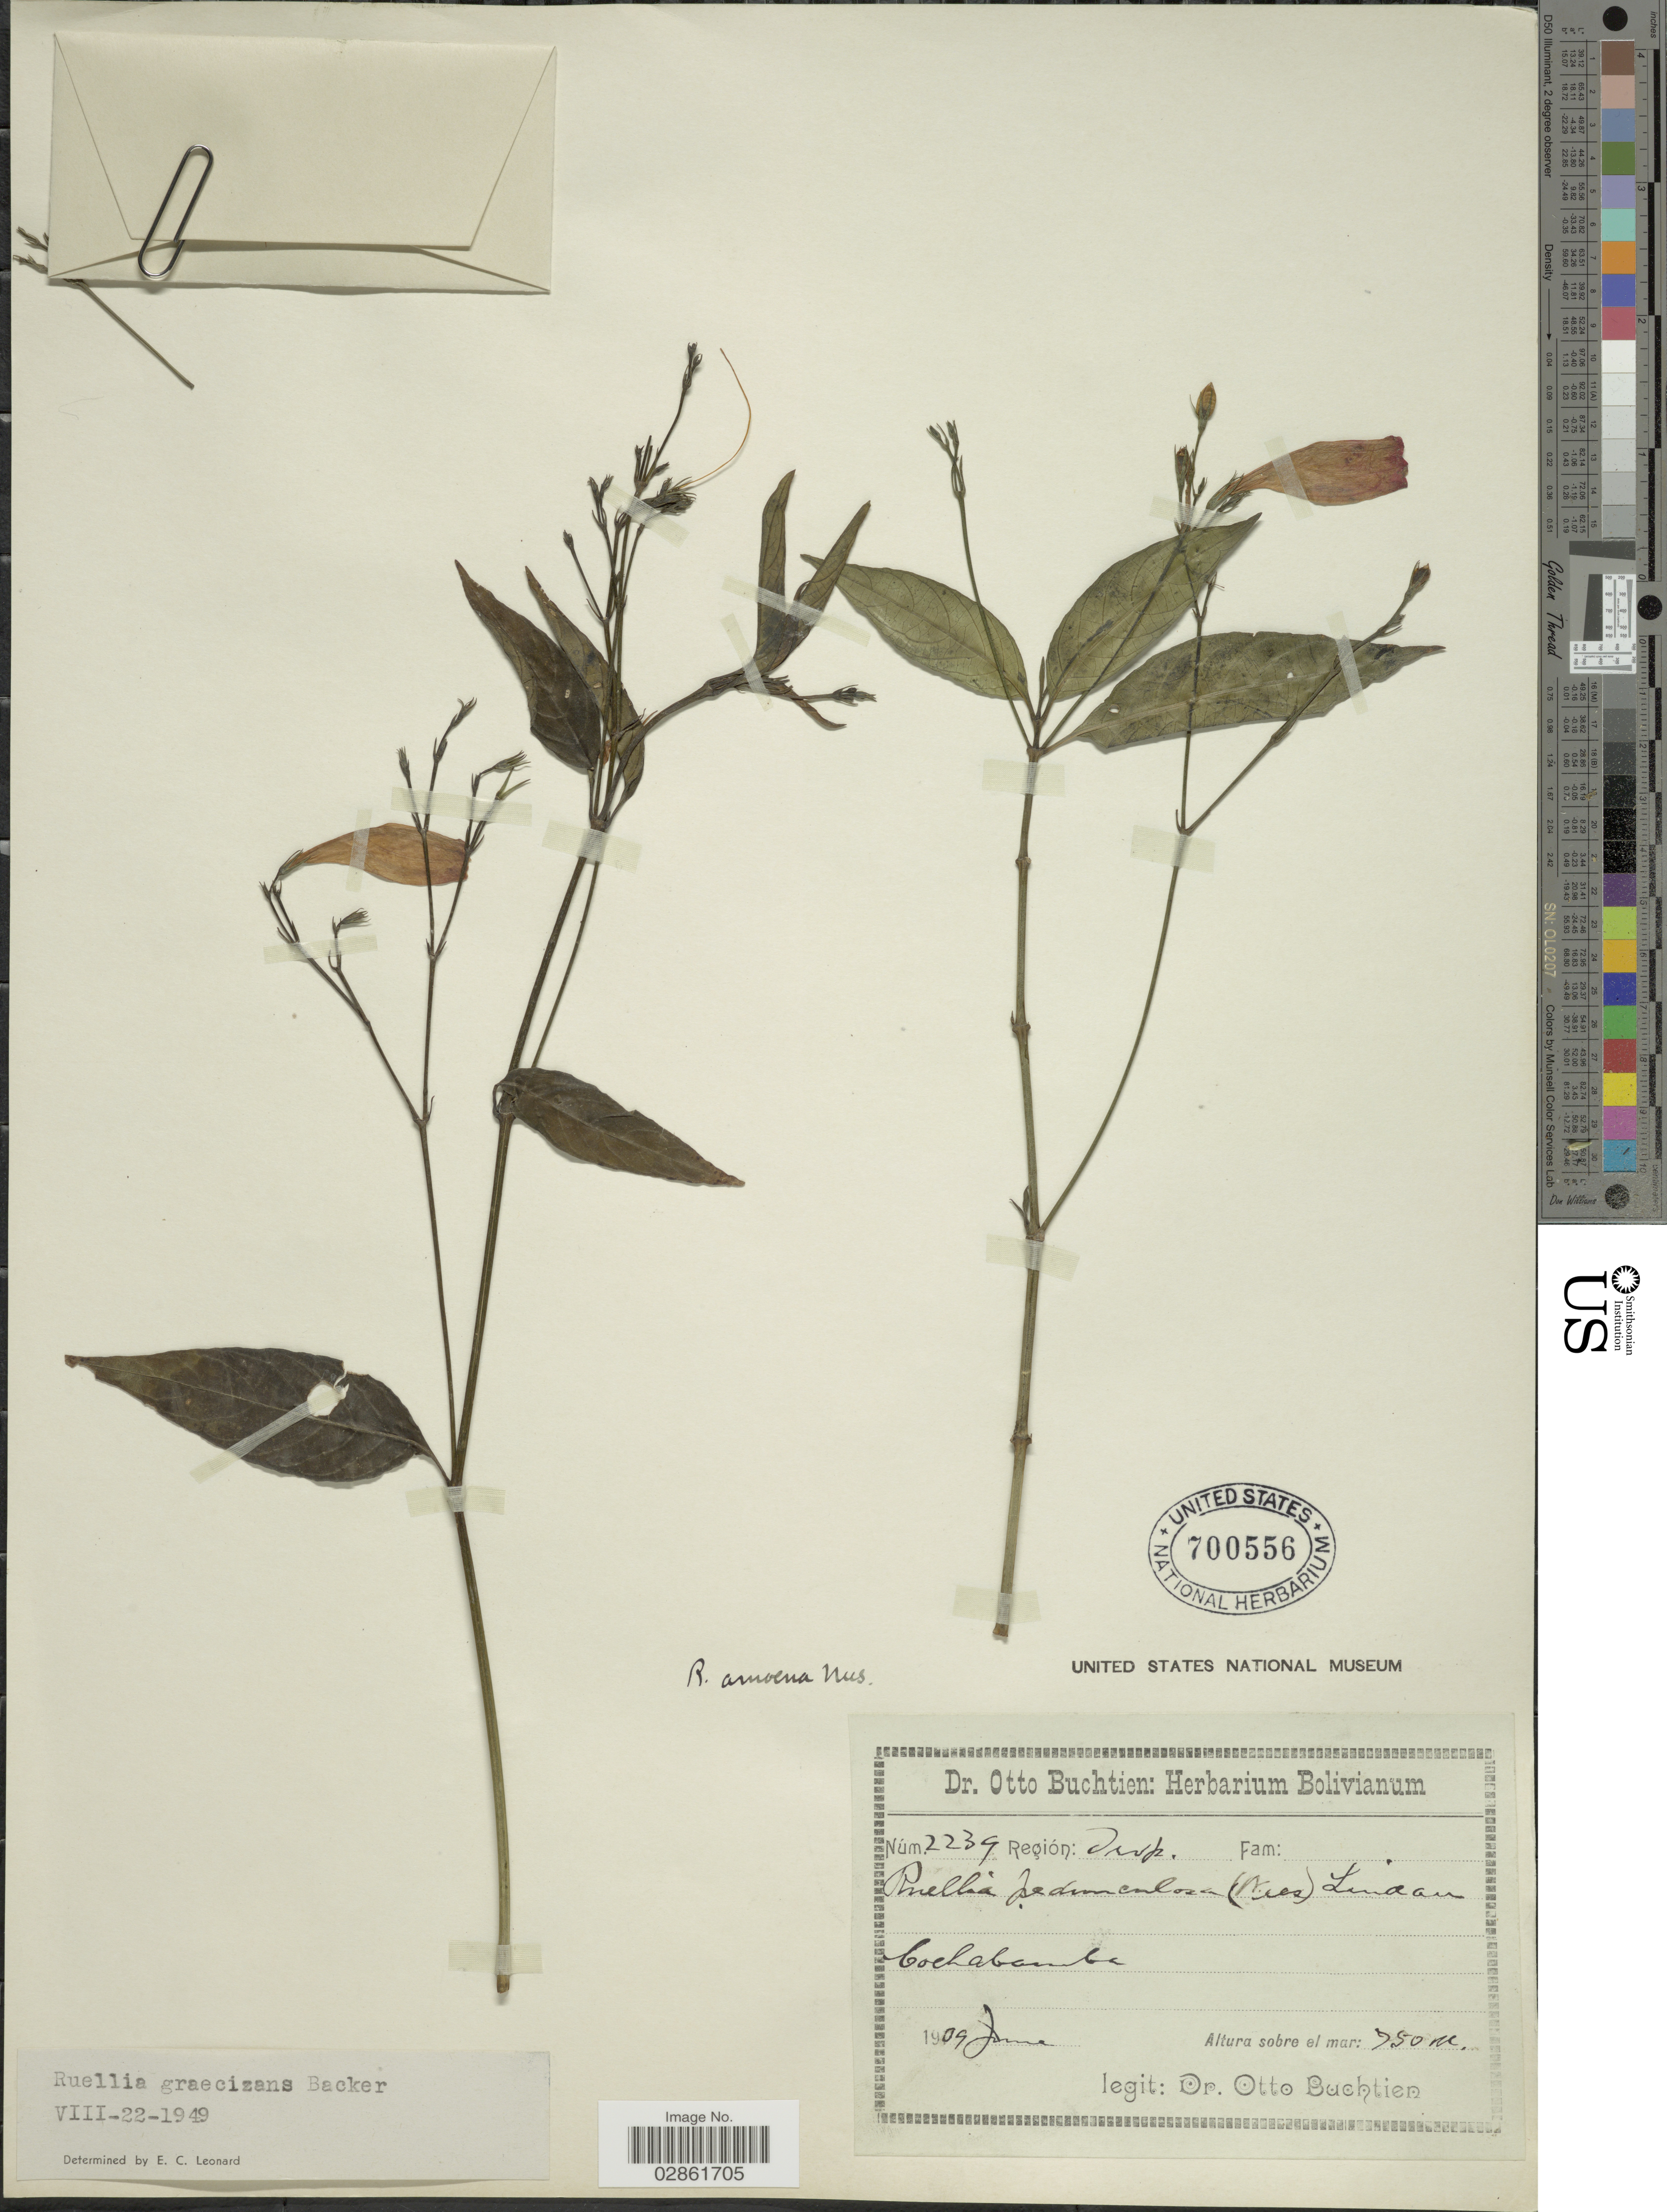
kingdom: Plantae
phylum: Tracheophyta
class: Magnoliopsida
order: Lamiales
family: Acanthaceae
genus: Ruellia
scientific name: Ruellia pearcei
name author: Rusby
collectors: O. Buchtien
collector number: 2239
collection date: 1909-06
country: Bolivia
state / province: Cochabamba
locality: Región: Trop.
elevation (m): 750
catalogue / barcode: US 700556